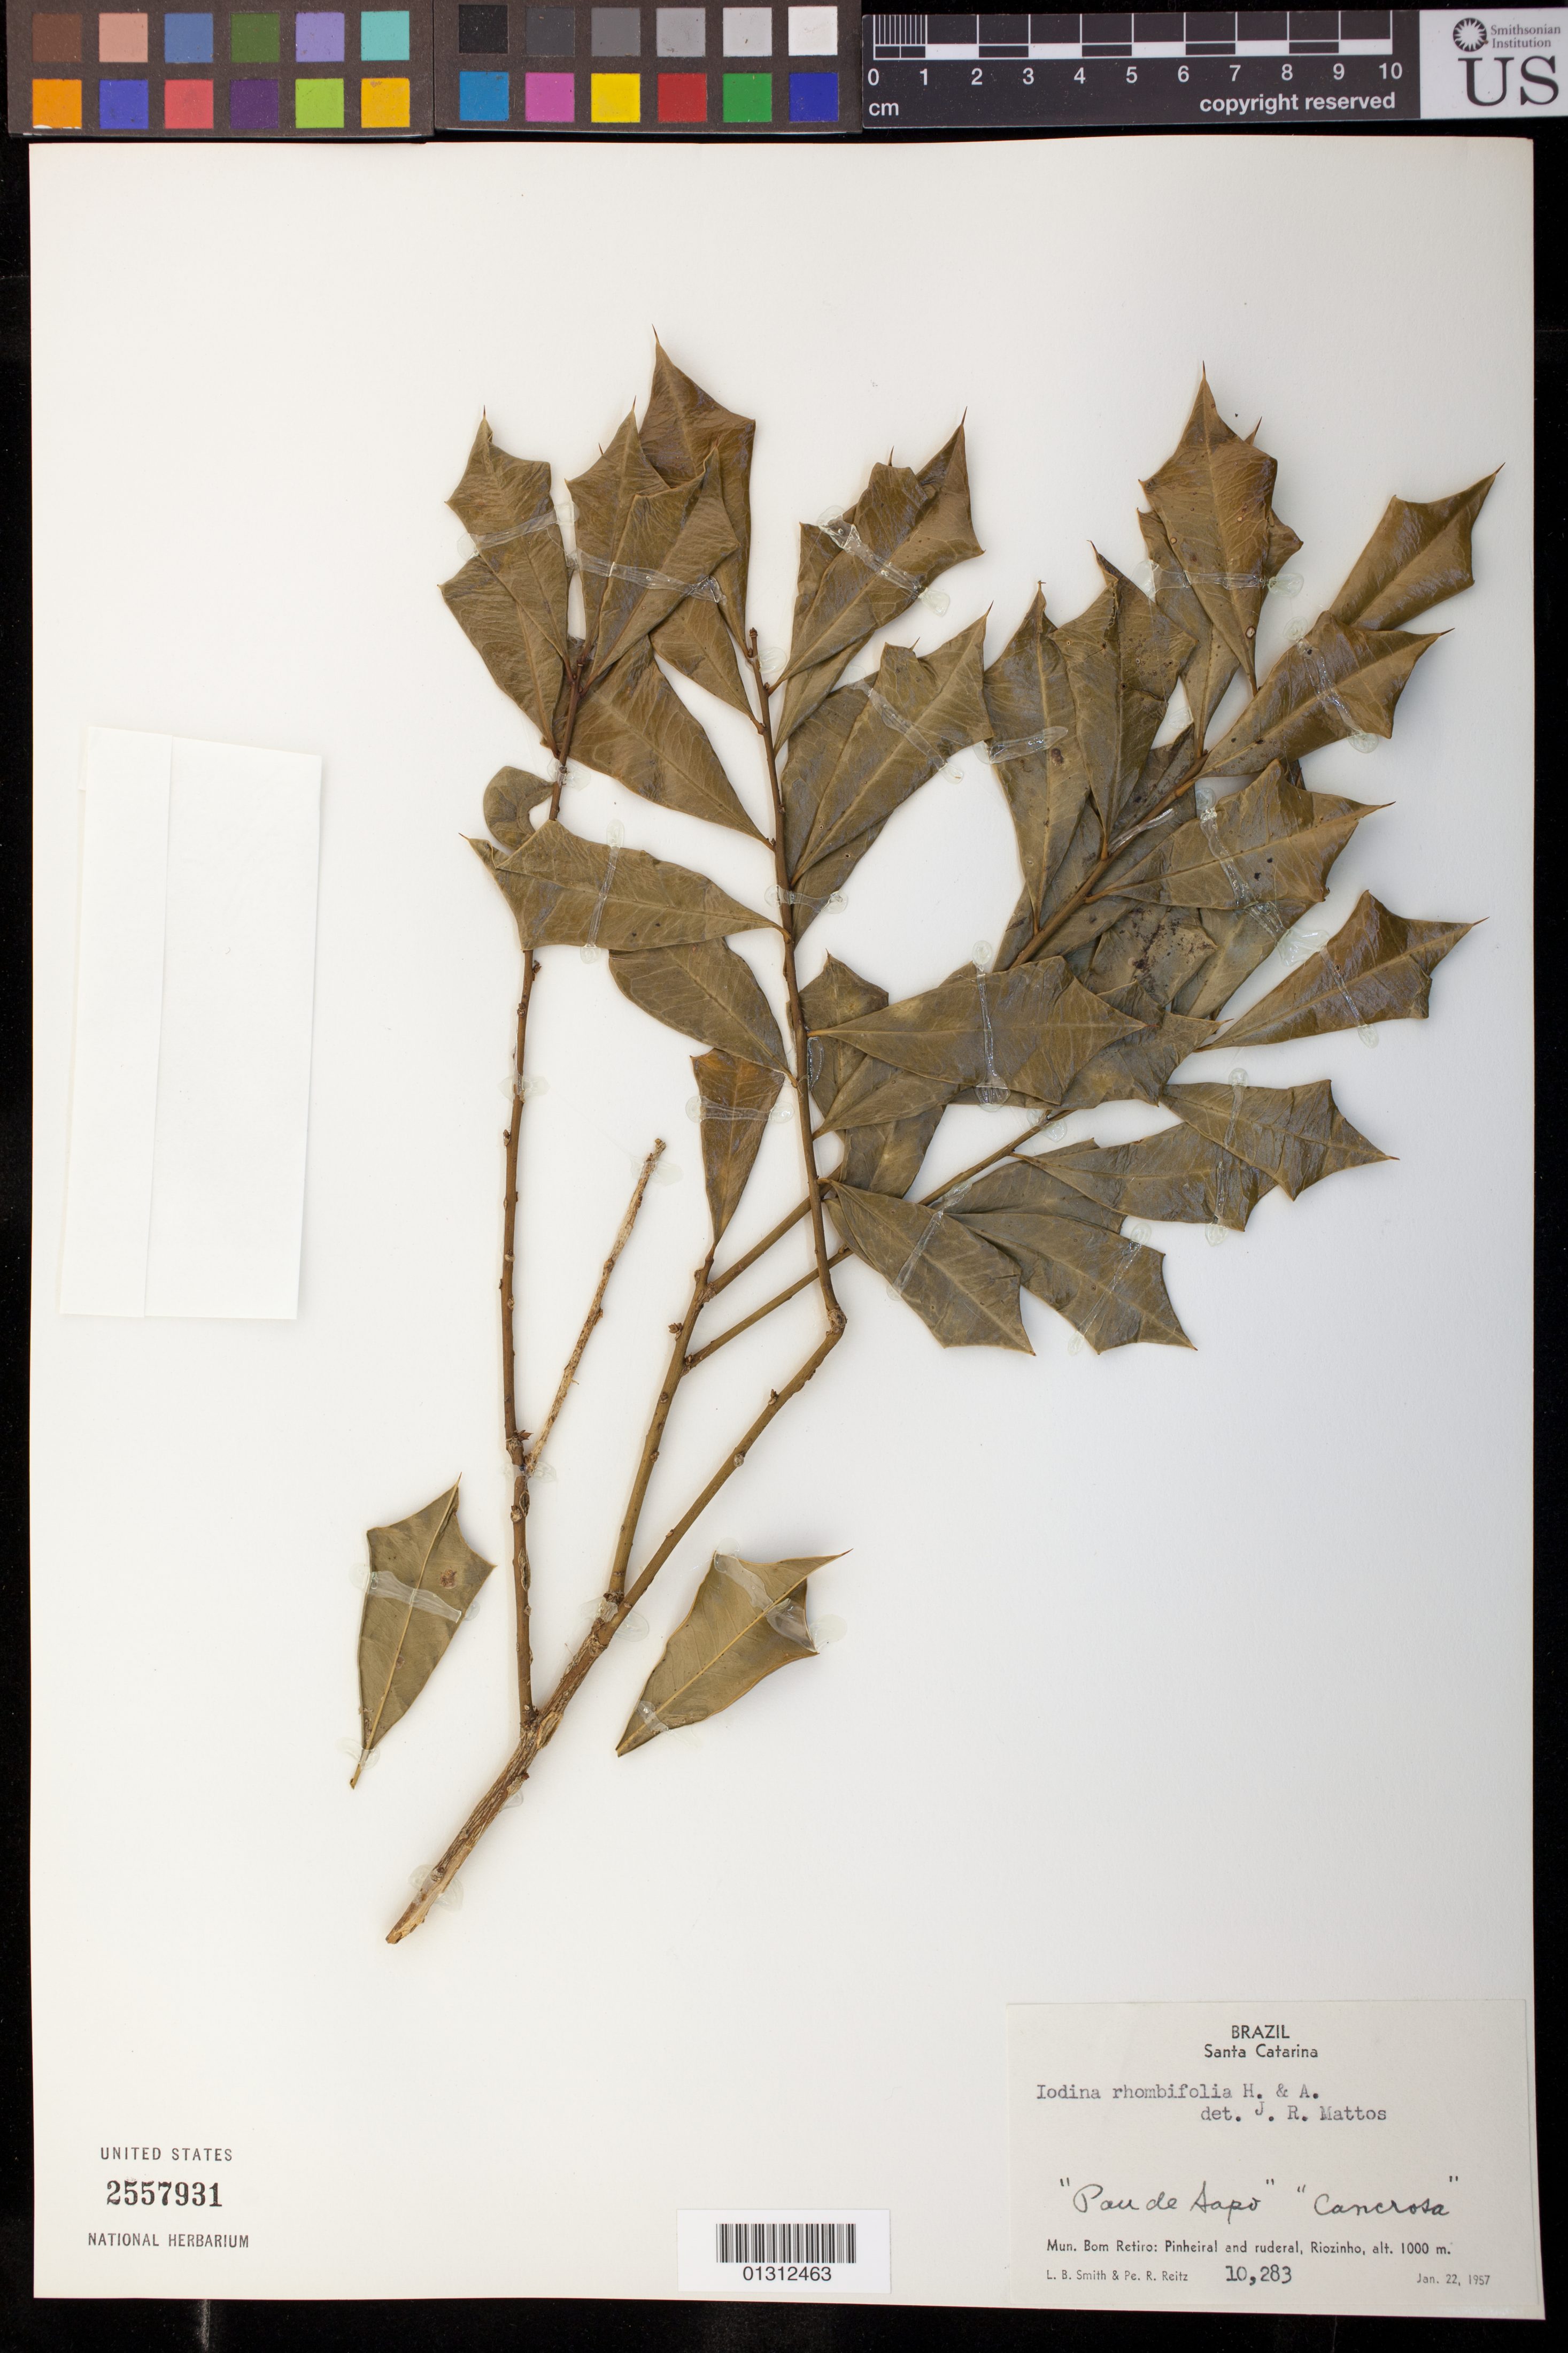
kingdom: Plantae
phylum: Tracheophyta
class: Magnoliopsida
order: Santalales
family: Cervantesiaceae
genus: Jodina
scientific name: Jodina rhombifolia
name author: (Hook. & Arn.) Reissek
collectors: L. Smith & R. Reitz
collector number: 10283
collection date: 1957-01-22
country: Brazil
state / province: Santa Catarina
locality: Mun. Bom retiro: Pinheiral and ruderal, Riozinho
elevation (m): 1000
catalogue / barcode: US 2557931